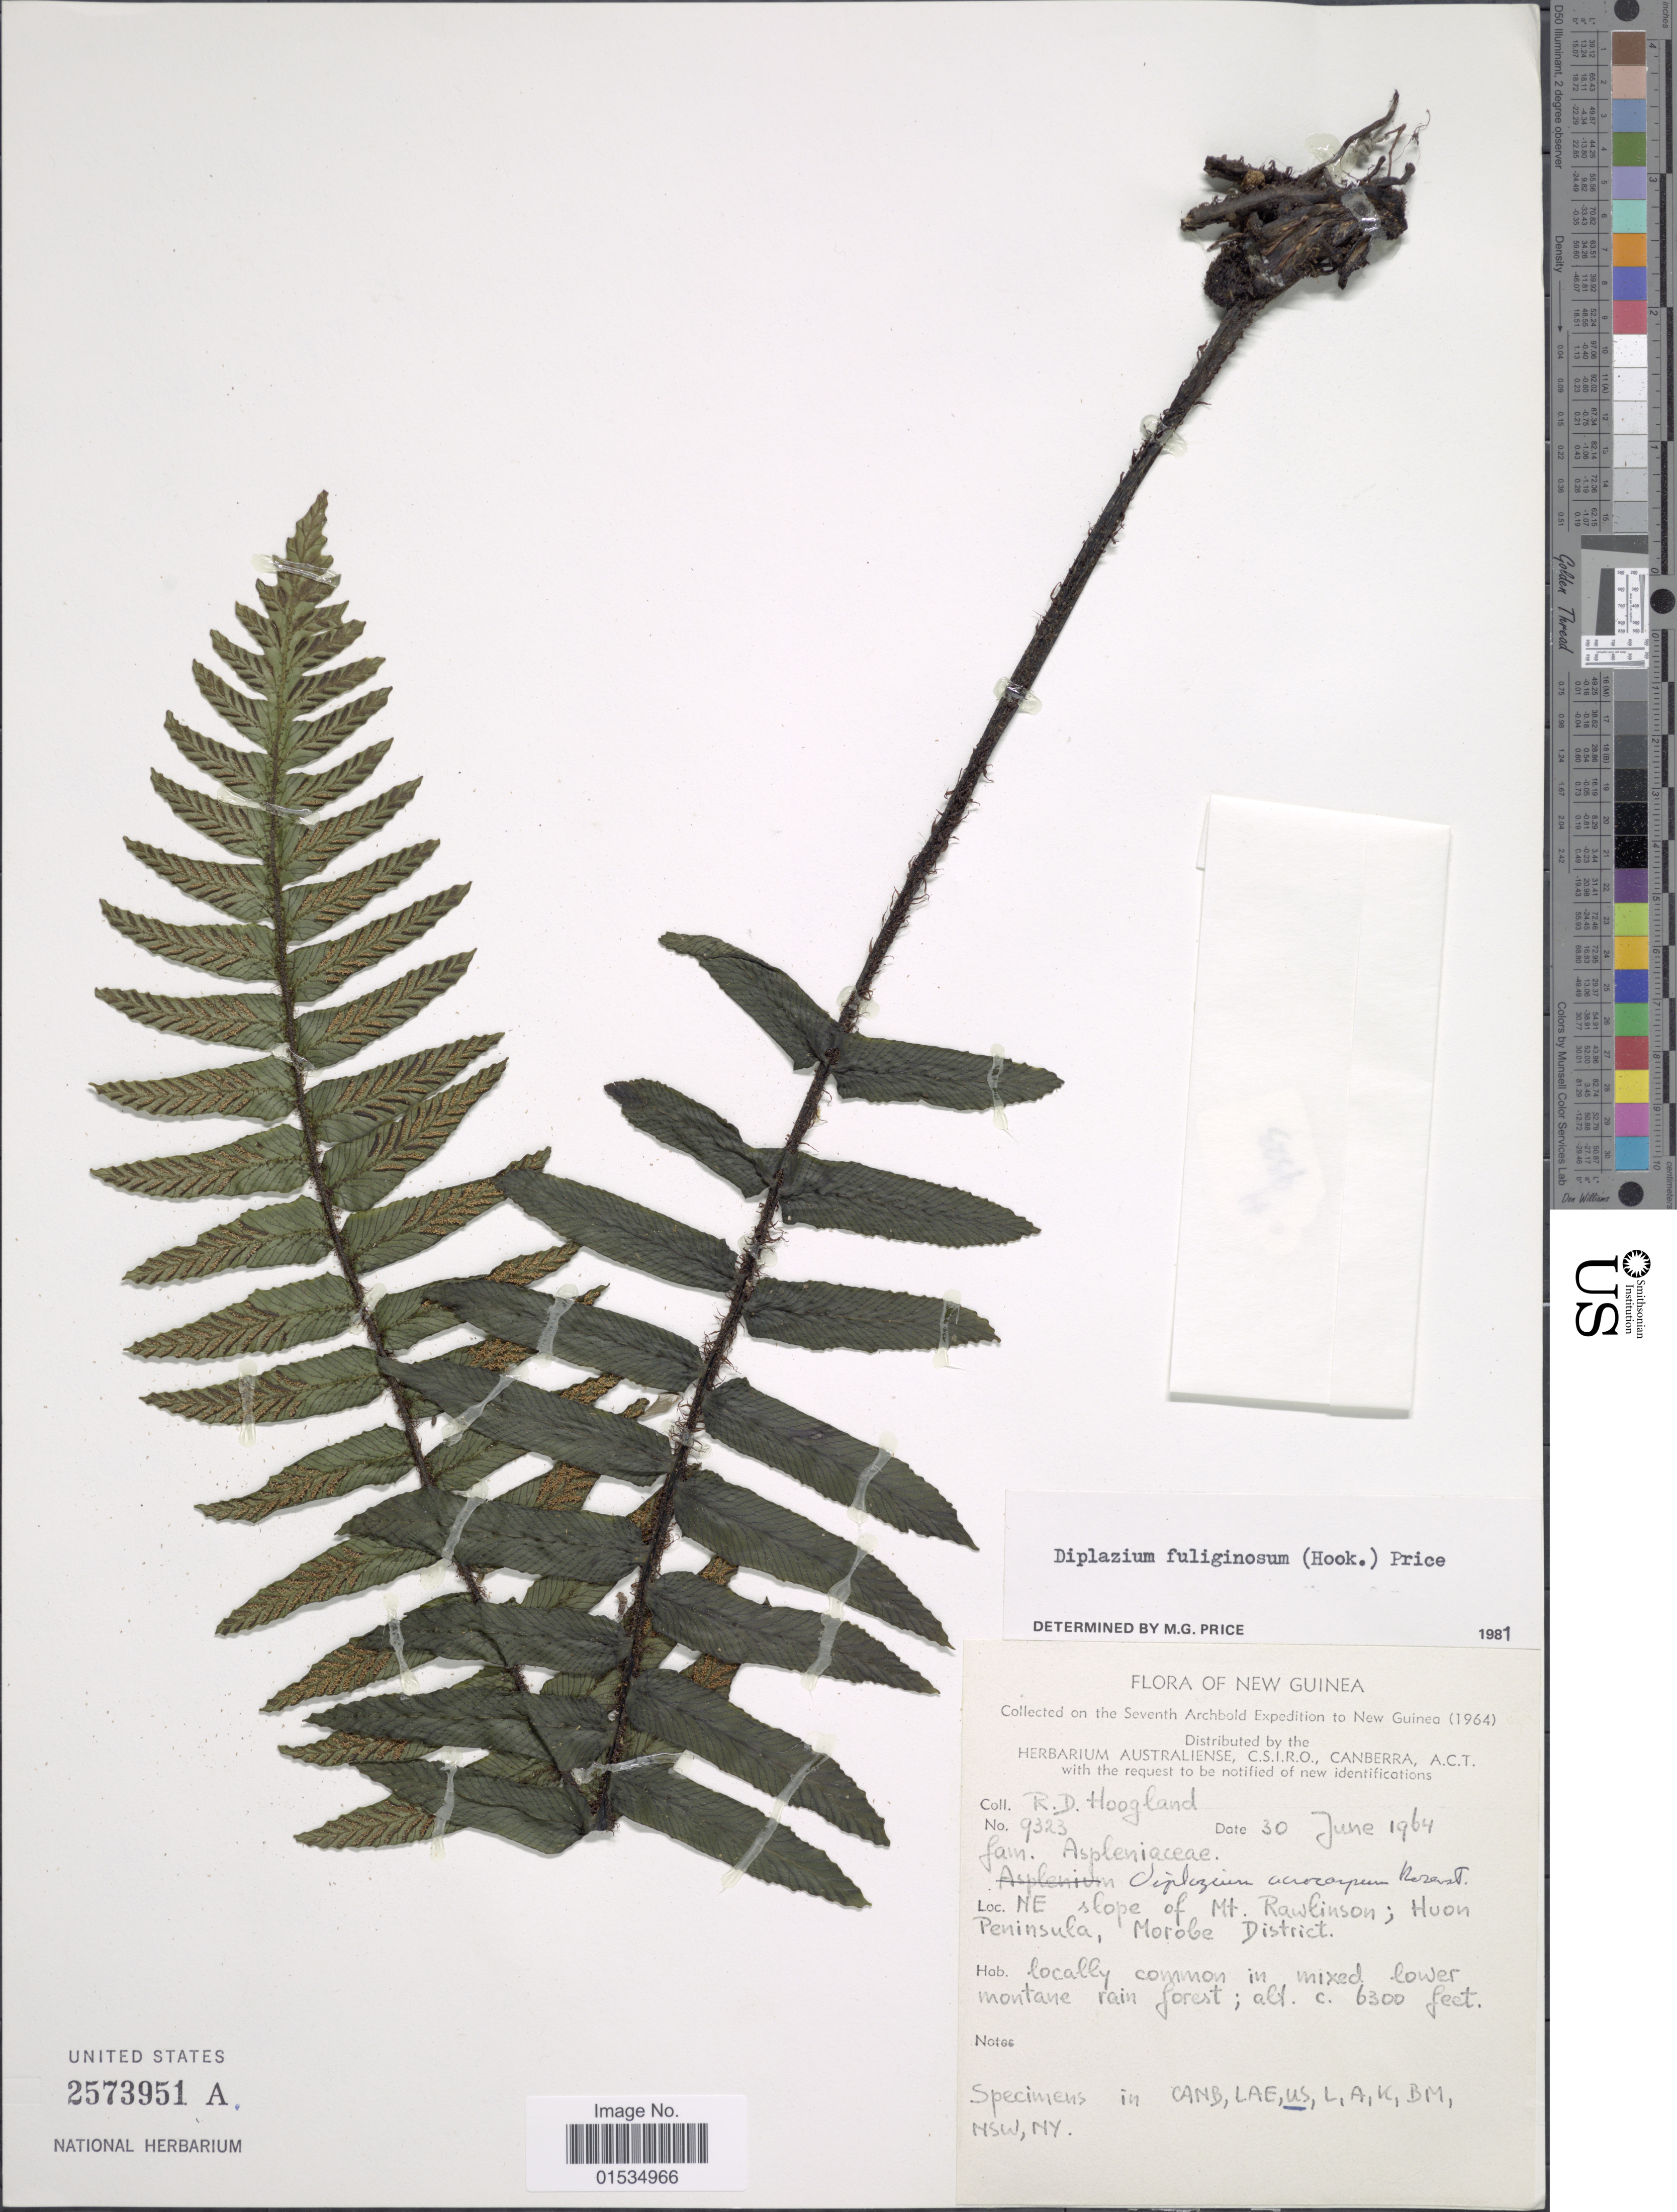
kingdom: Plantae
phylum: Tracheophyta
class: Polypodiopsida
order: Polypodiales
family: Athyriaceae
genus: Diplazium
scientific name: Diplazium fuliginosum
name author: (Hook.) M.G. Price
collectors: R. D. Hoogland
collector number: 9323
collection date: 1964-06-30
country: Papua New Guinea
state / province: Morobe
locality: New Guinea, NE slopes of Mt. Rawlinson; Huon Peninsula, Morbe District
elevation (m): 1920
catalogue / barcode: US 2573951A